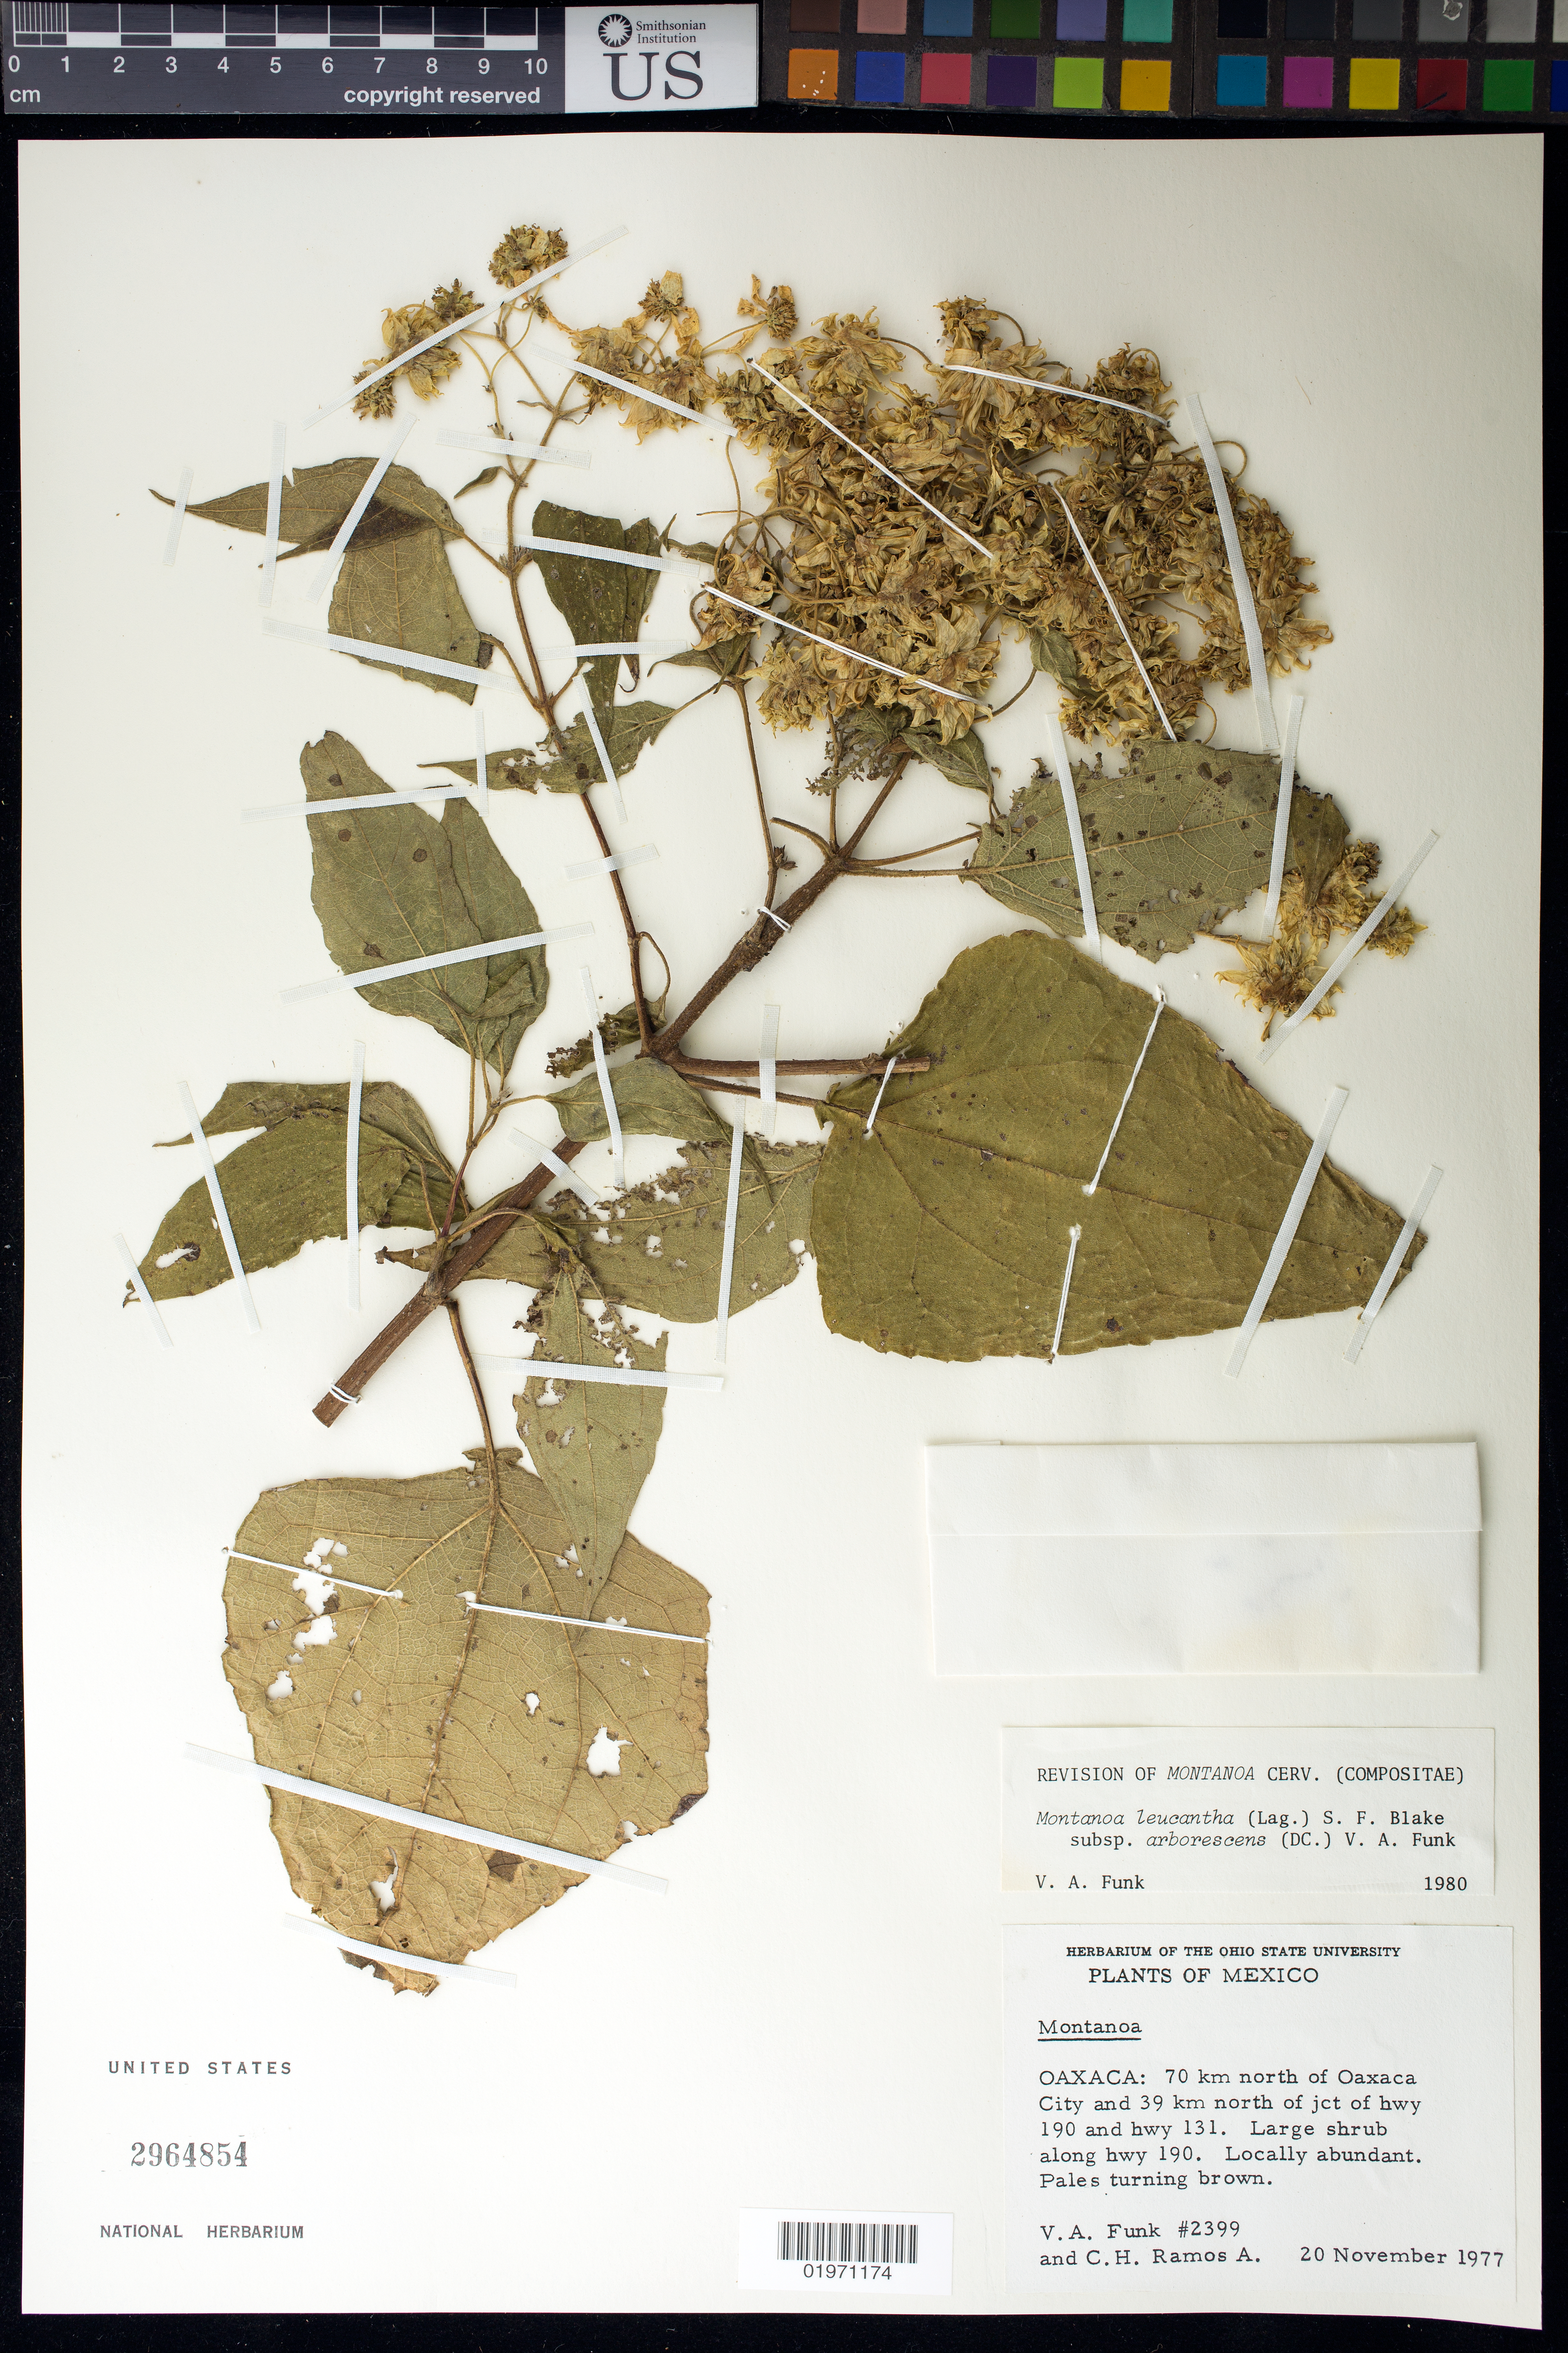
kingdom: Plantae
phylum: Tracheophyta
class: Magnoliopsida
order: Asterales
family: Asteraceae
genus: Montanoa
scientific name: Montanoa leucantha subsp. arborescens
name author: (DC.) V.A. Funk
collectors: V. Funk & C. Ramos A.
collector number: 2399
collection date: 1977-11-20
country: Mexico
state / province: Oaxaca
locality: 70 km N of Oaxaca City and 39 km N of jct of Hwy 190 and Hwy 131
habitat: Collected along Hwy 190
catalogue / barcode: US 2964854